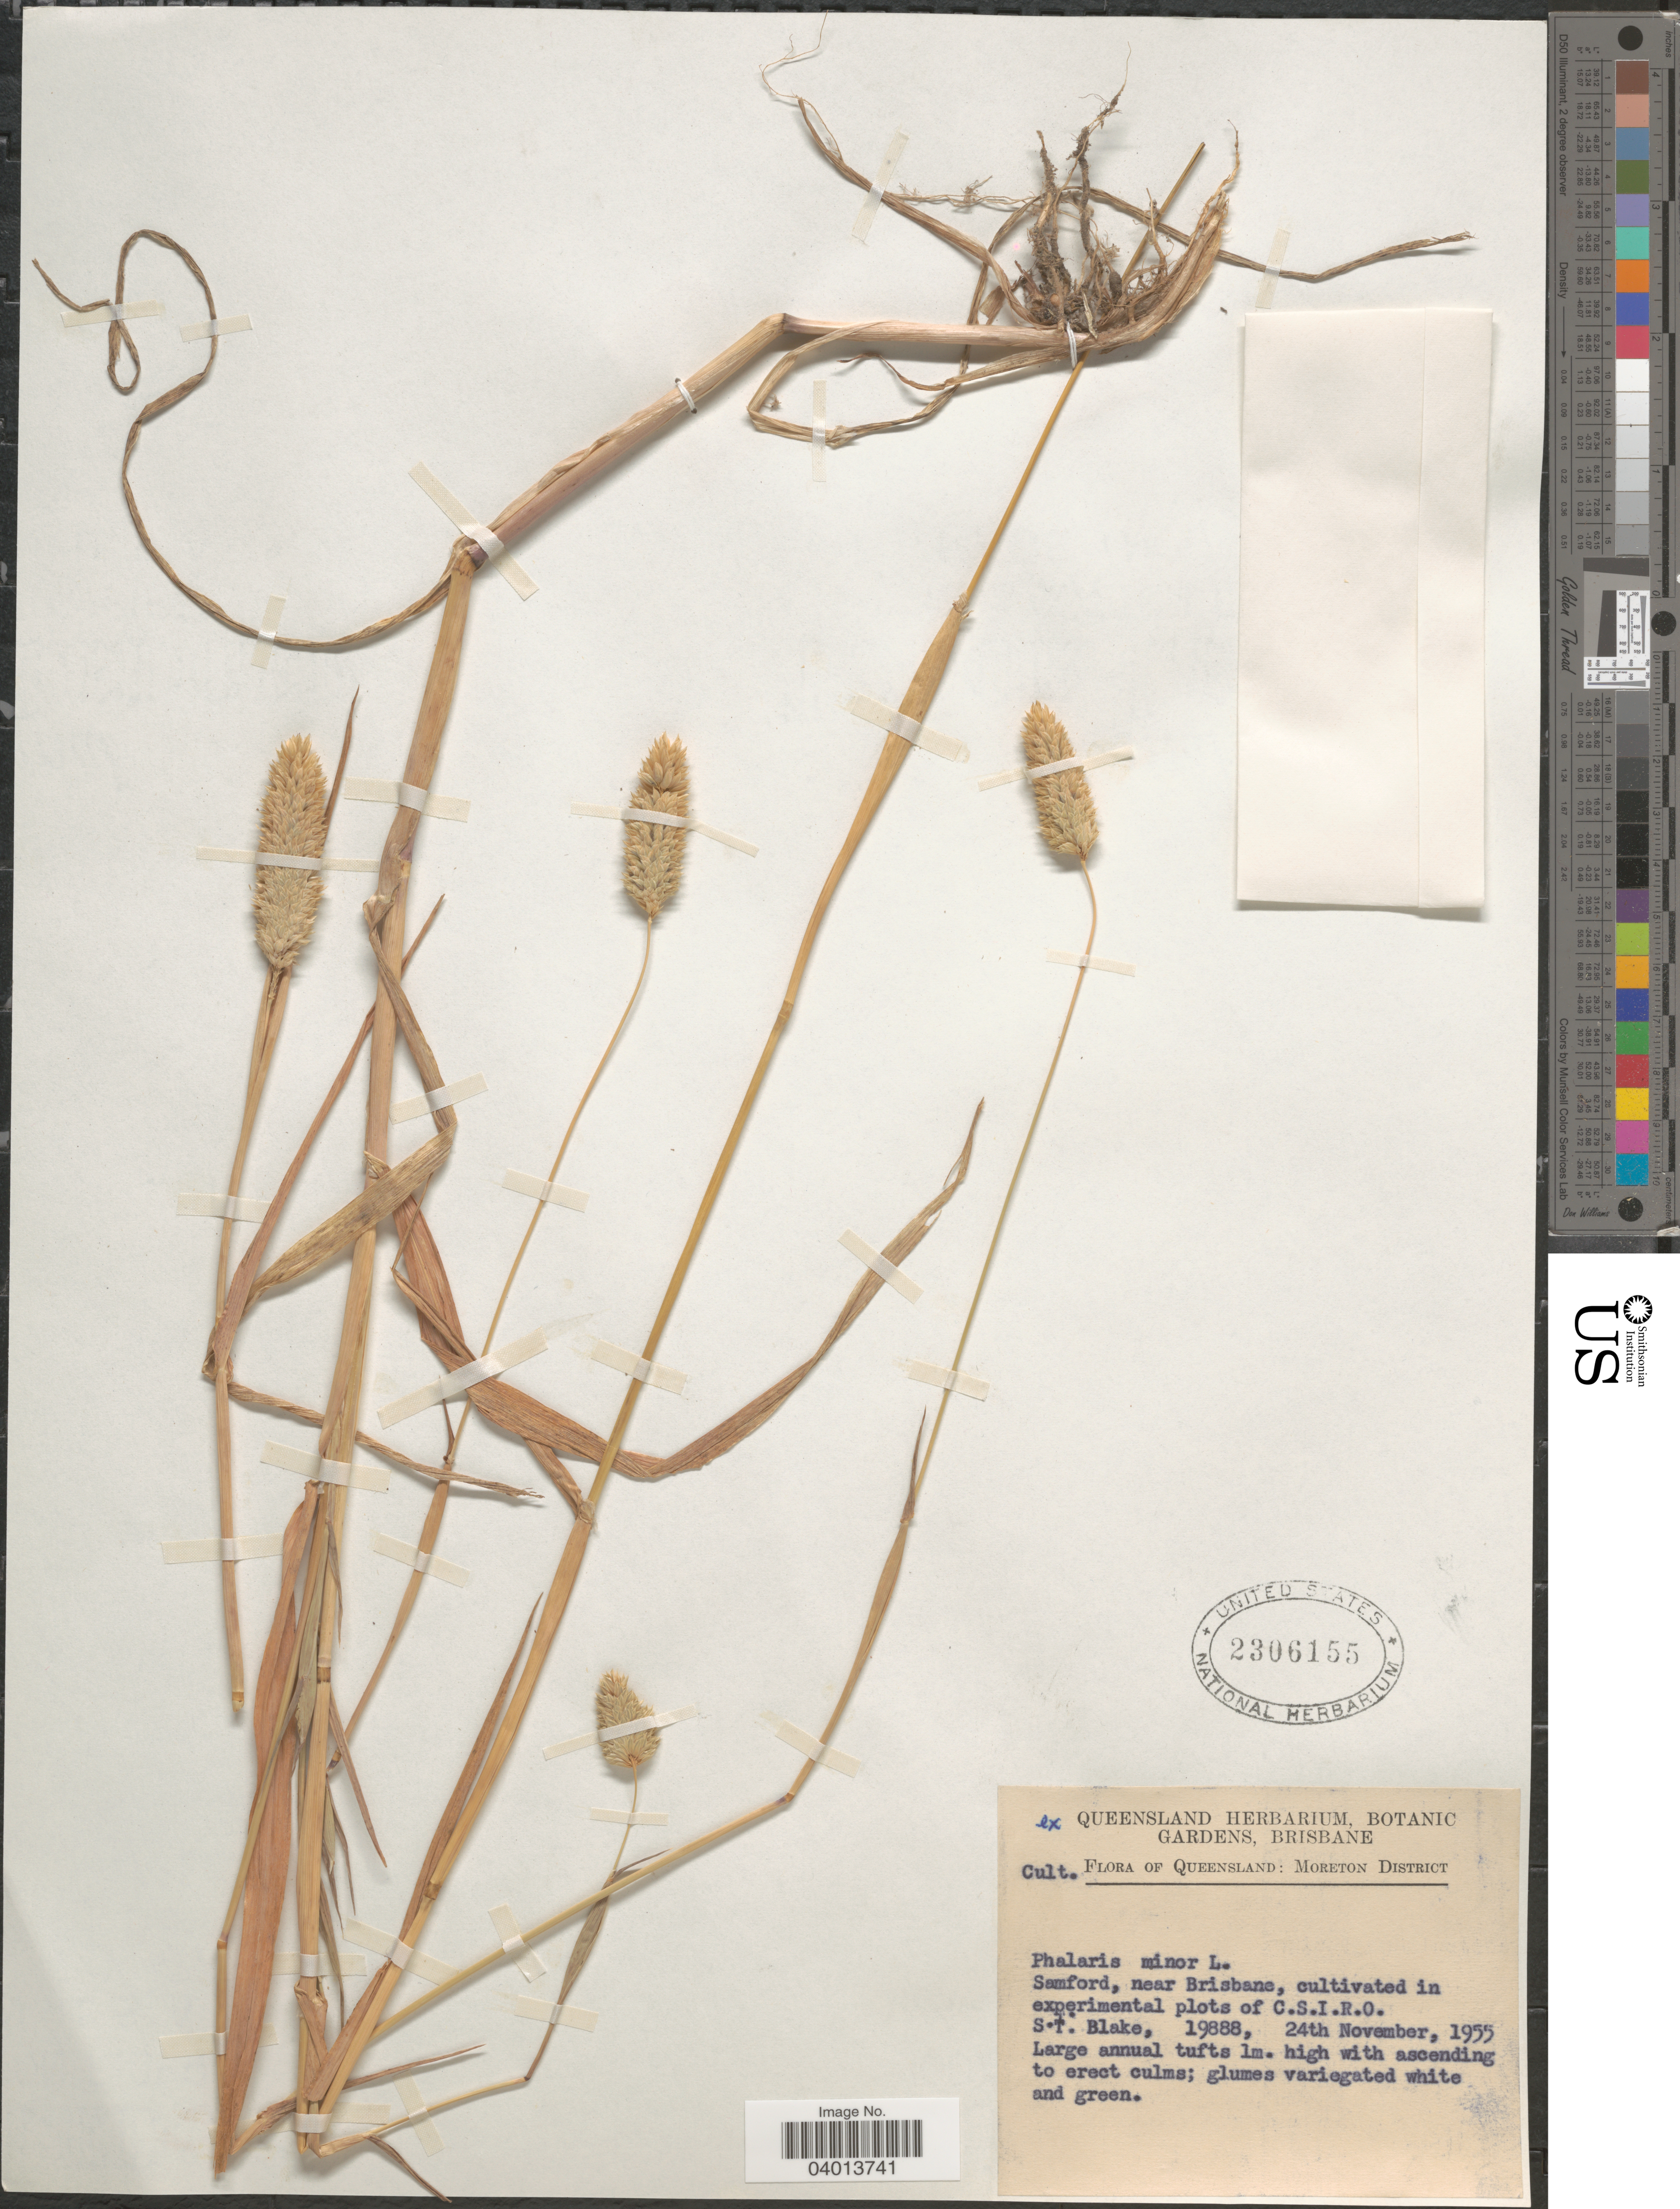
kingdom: Plantae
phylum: Tracheophyta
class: Liliopsida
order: Poales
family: Poaceae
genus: Phalaris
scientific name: Phalaris minor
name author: Retz.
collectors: S. T. Blake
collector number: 19888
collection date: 1955-11-24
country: Australia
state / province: Queensland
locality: Moreton District. Samford, near Brisbane, cultivated in experimental plots of C.S.I.R.O.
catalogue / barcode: US 2306155